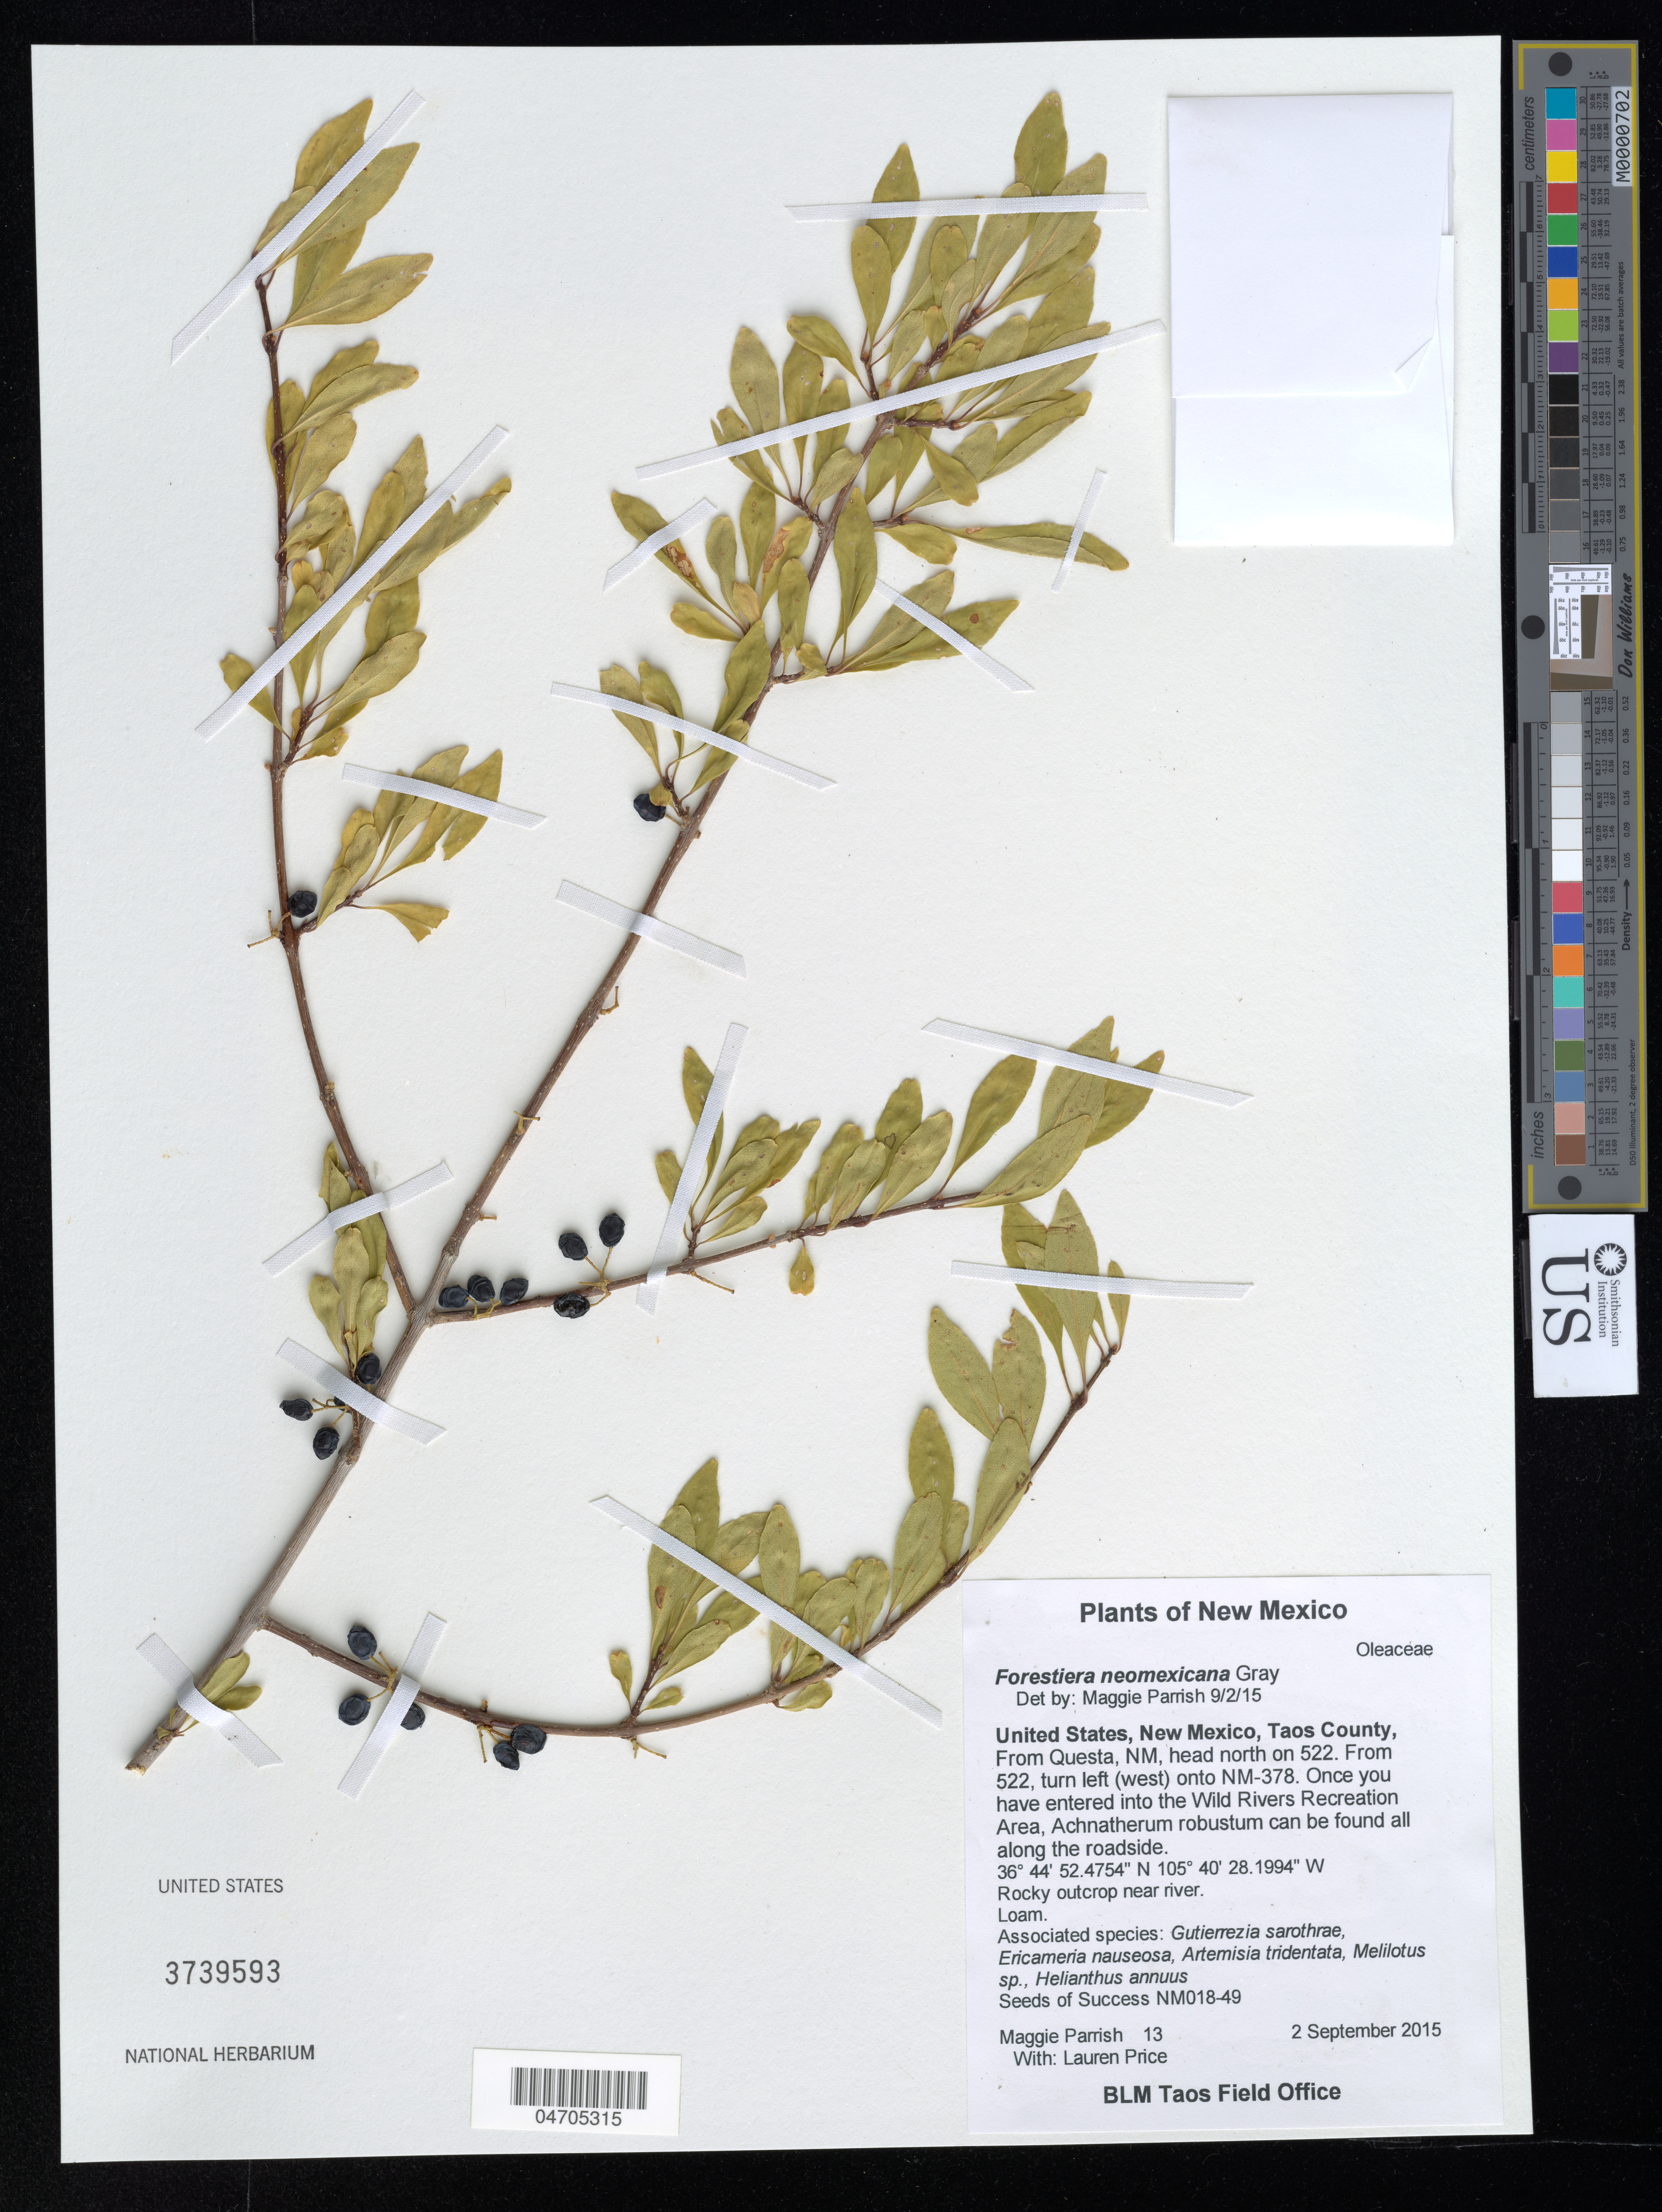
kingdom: Plantae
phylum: Tracheophyta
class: Magnoliopsida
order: Lamiales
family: Oleaceae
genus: Forestiera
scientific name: Forestiera neomexicana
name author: A. Gray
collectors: M. Parrish & L. Price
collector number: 13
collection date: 2015-09-02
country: United States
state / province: New Mexico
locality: Taos County, From Questa, NM, head north on 522. From 522, turn left (west) onto NM-378. Once you have entered into the Wild Rivers Recreation Area.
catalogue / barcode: US 3739593